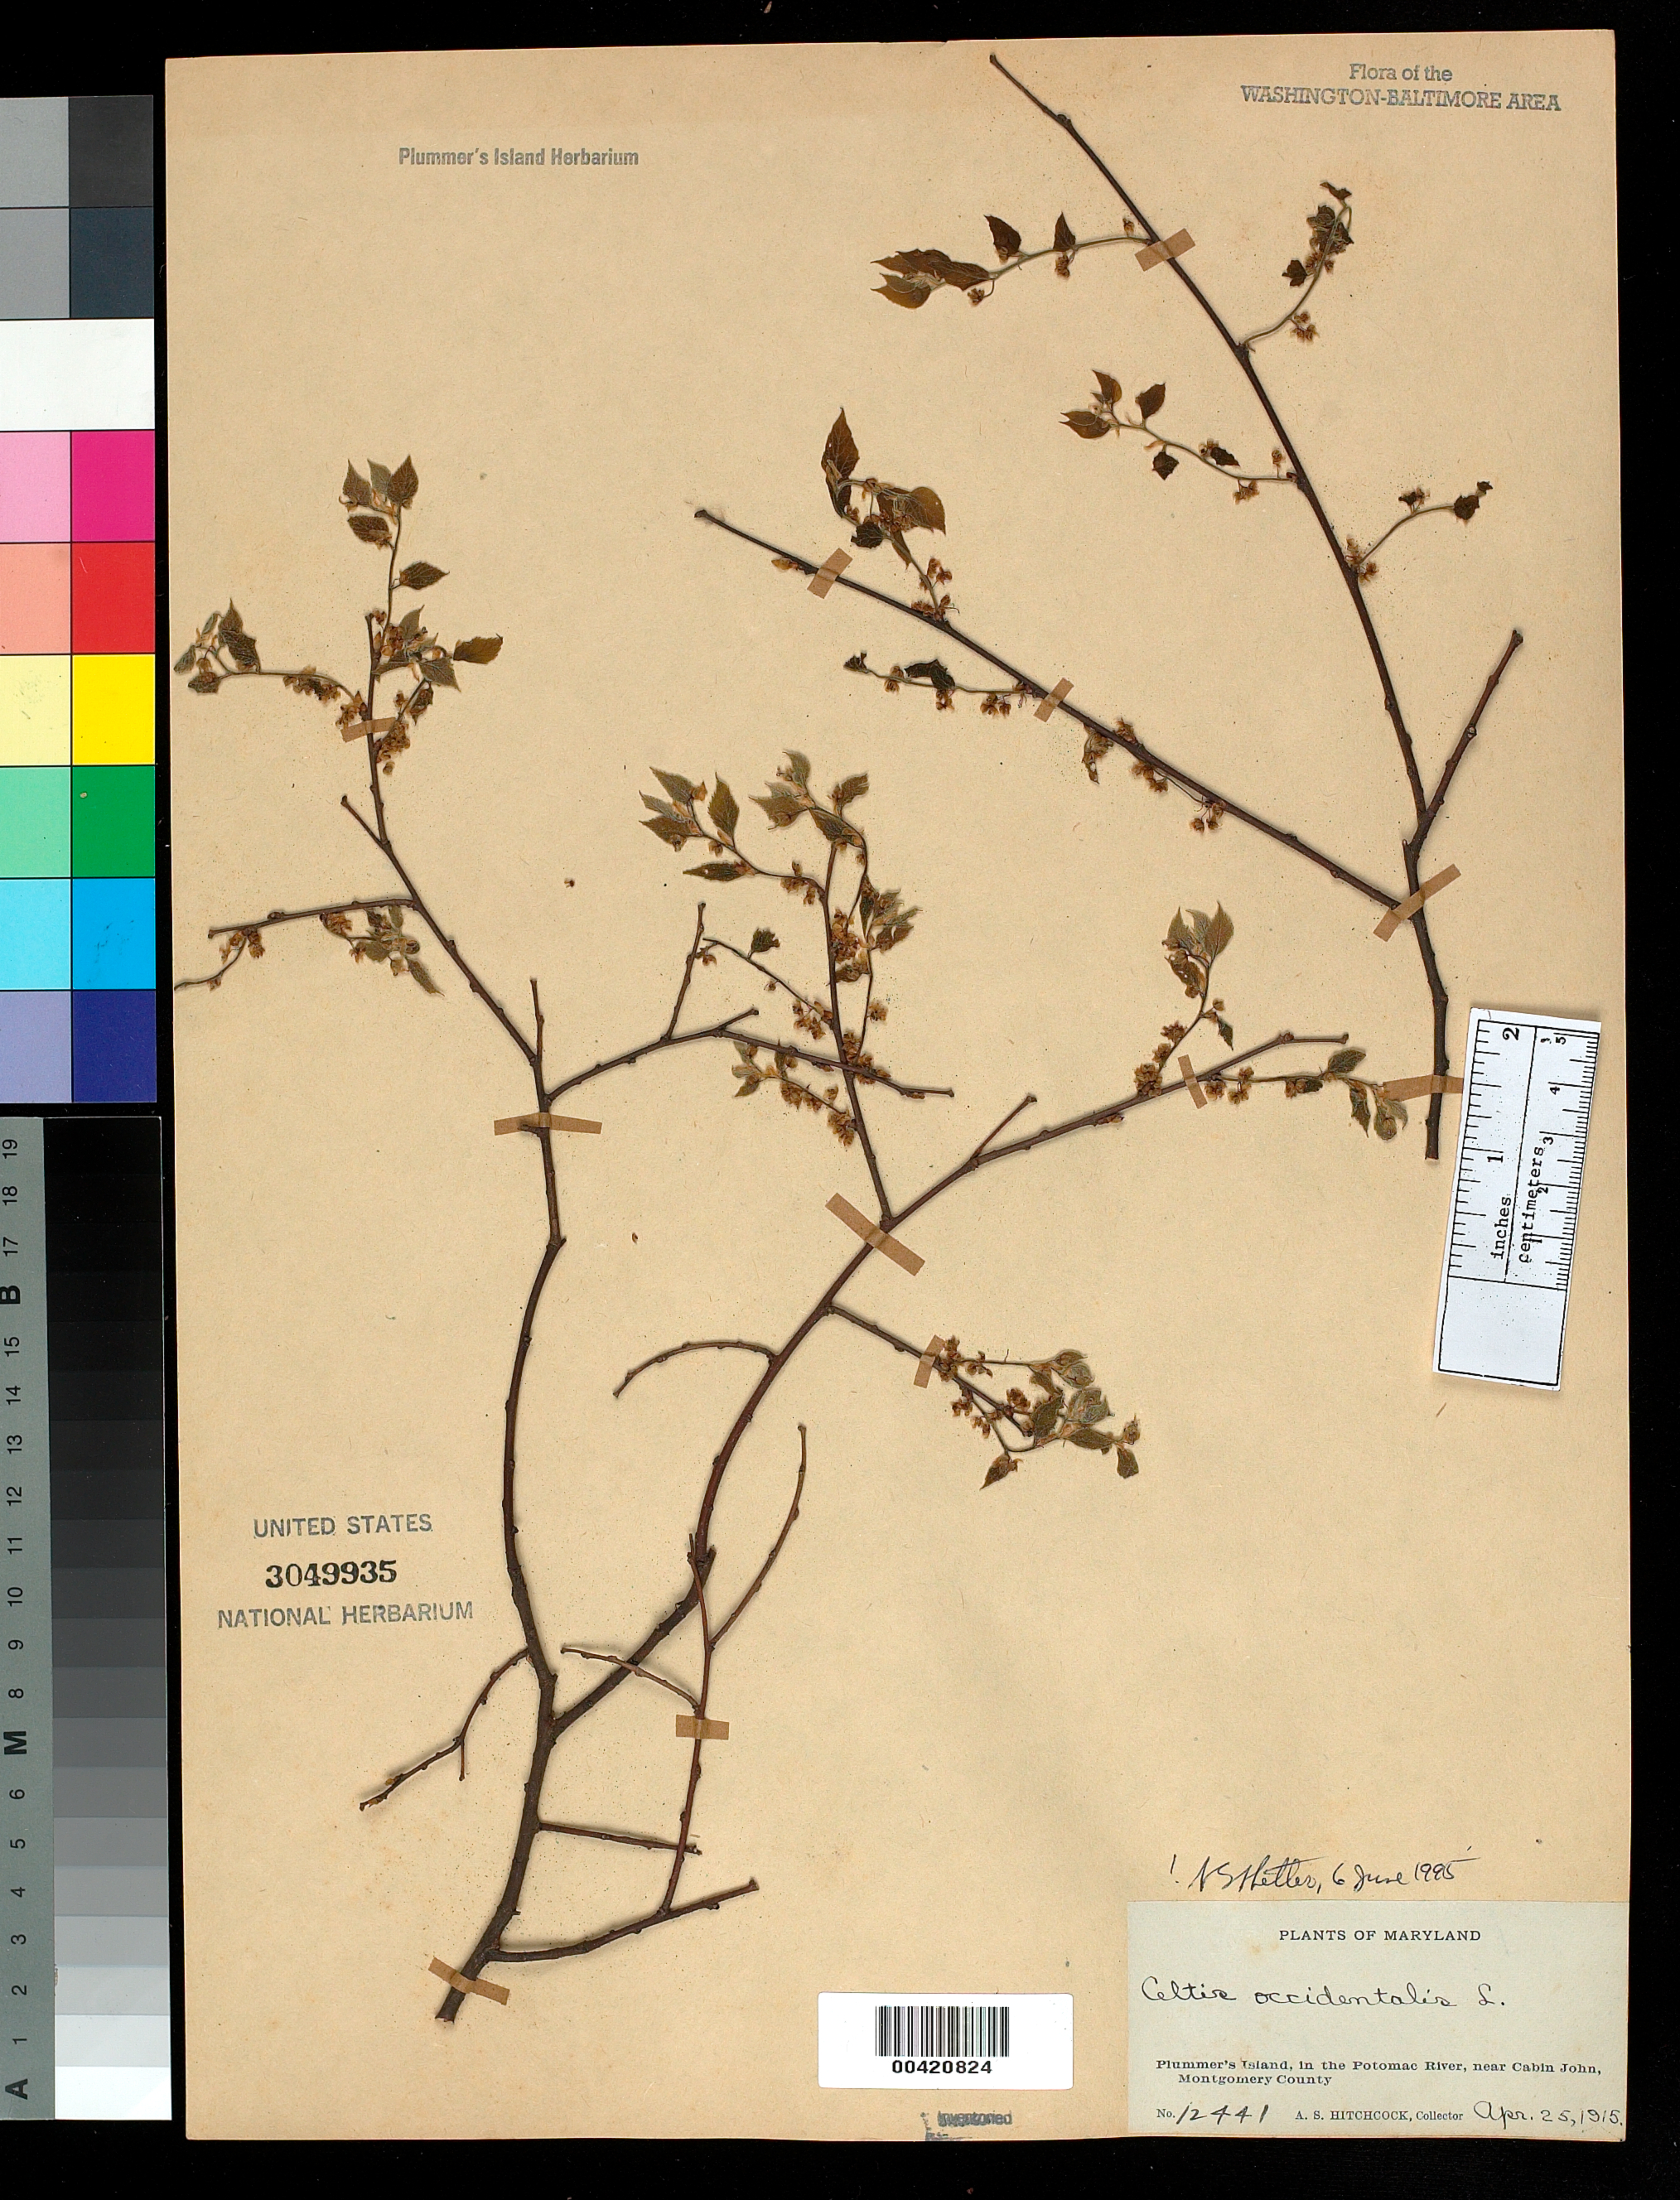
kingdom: Plantae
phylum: Tracheophyta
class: Magnoliopsida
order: Rosales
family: Cannabaceae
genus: Celtis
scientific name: Celtis occidentalis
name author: L.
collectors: A. S. Hitchcock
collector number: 12441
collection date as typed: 25 Apr 1915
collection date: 1915-04-25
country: United States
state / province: Maryland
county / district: Montgomery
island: Plummers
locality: Plummer's Island C. & O. Canal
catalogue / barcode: US 3049935